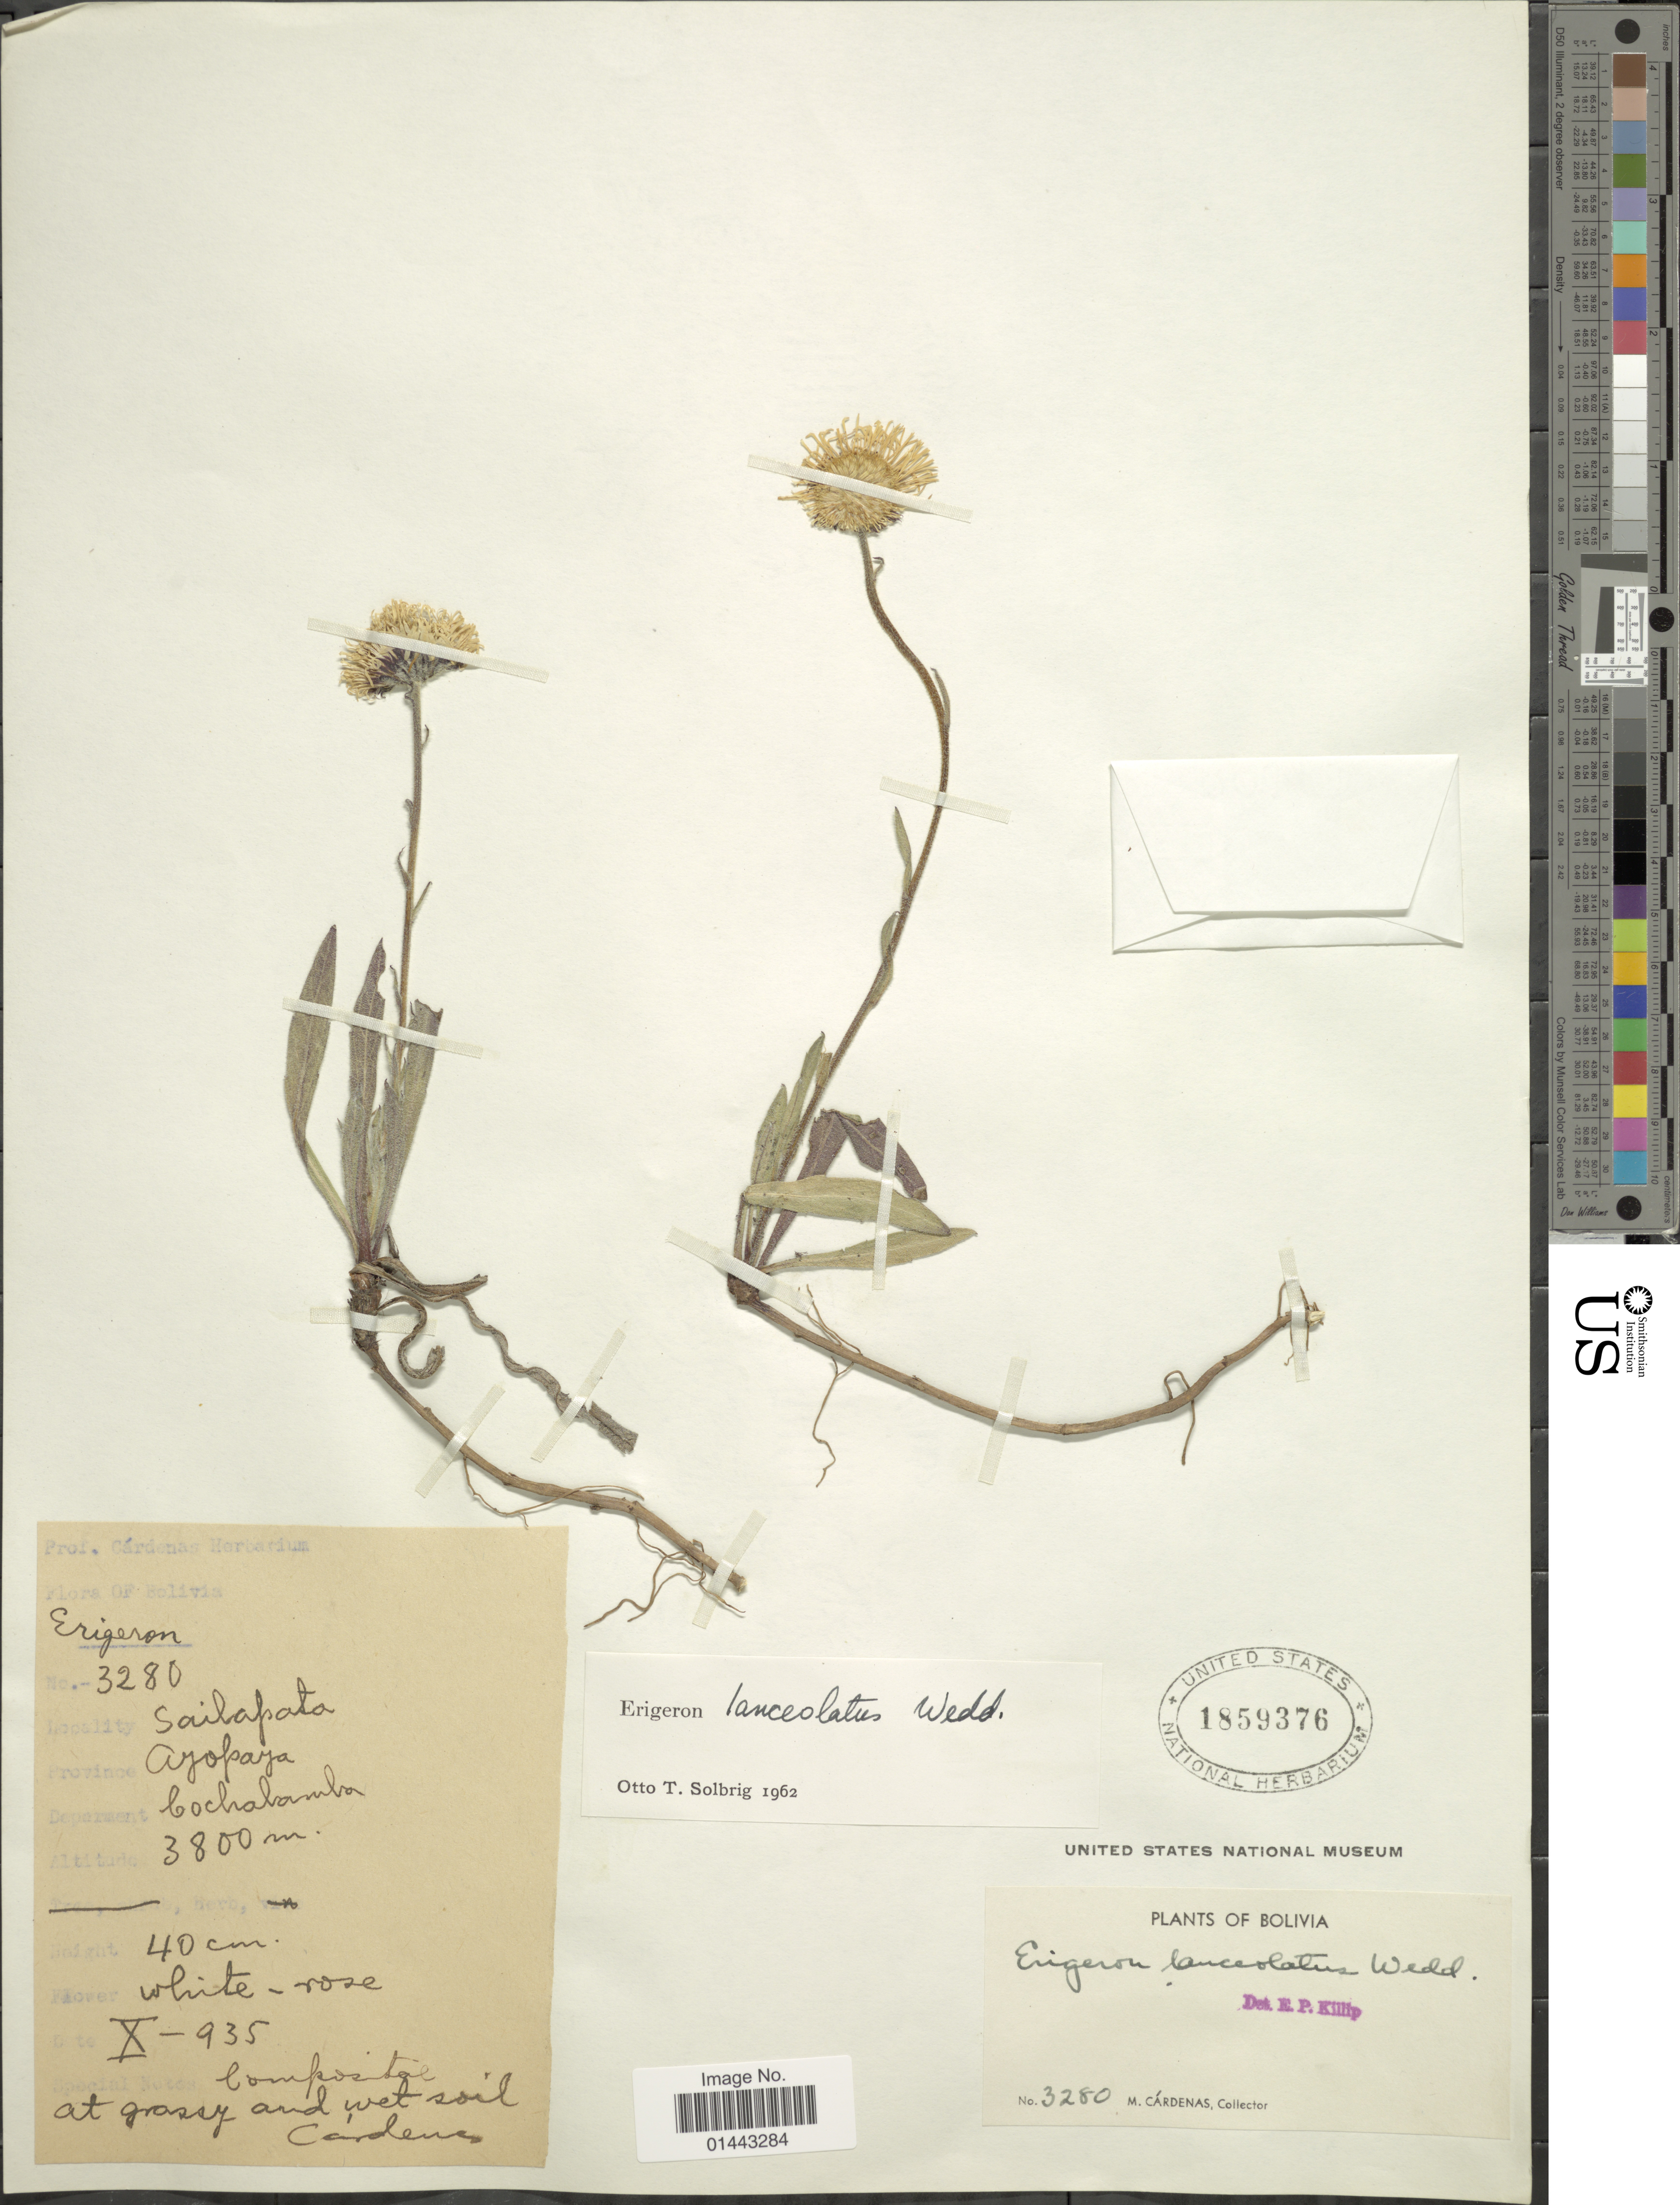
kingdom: Plantae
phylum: Tracheophyta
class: Magnoliopsida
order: Asterales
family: Asteraceae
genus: Erigeron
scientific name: Erigeron lanceolatus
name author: Wedd.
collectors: M. Cárdenas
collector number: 3280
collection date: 1935-10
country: Bolivia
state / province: Cochabamba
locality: Sailapata, Province Aypoaya.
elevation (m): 3800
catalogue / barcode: US 1859376